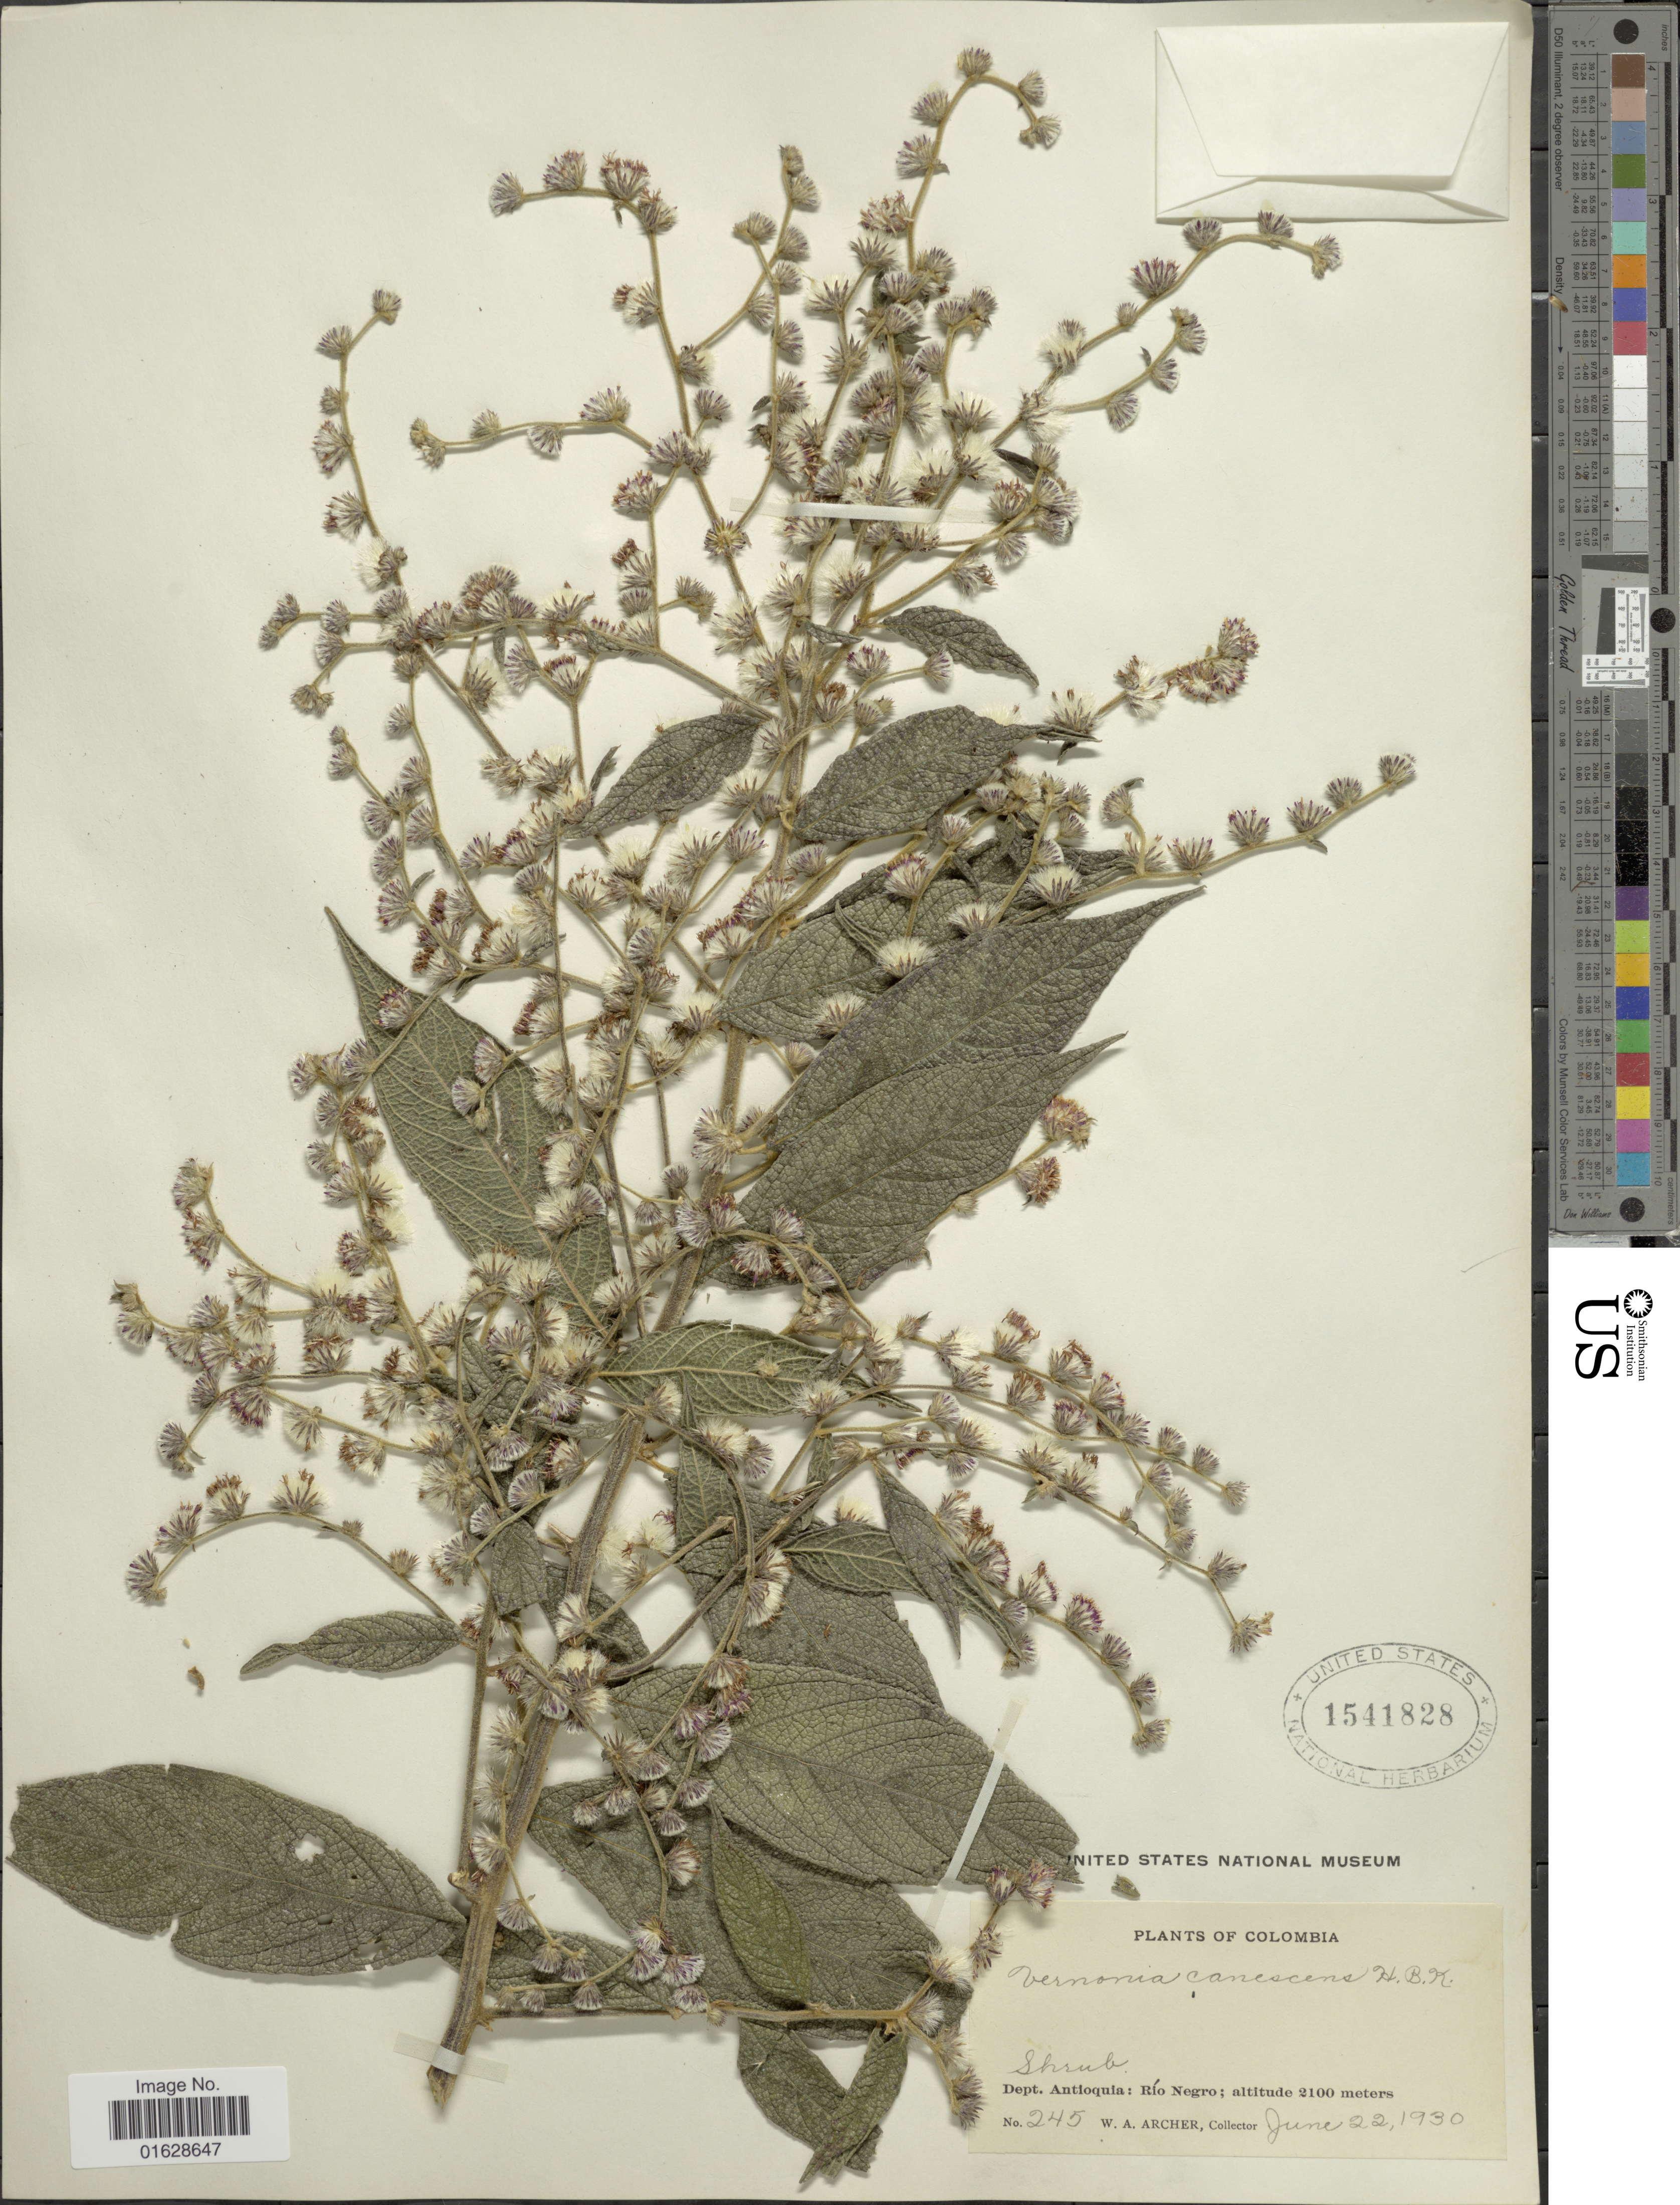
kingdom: Plantae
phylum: Tracheophyta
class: Magnoliopsida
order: Asterales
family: Asteraceae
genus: Lepidaploa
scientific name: Lepidaploa canescens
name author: (Kunth) H. Rob.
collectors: W. A. Archer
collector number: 245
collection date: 1930-06-22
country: Colombia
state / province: Antioquia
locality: Colombia. Dept. Antioquia: Rio Negro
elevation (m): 2100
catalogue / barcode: US 1541828